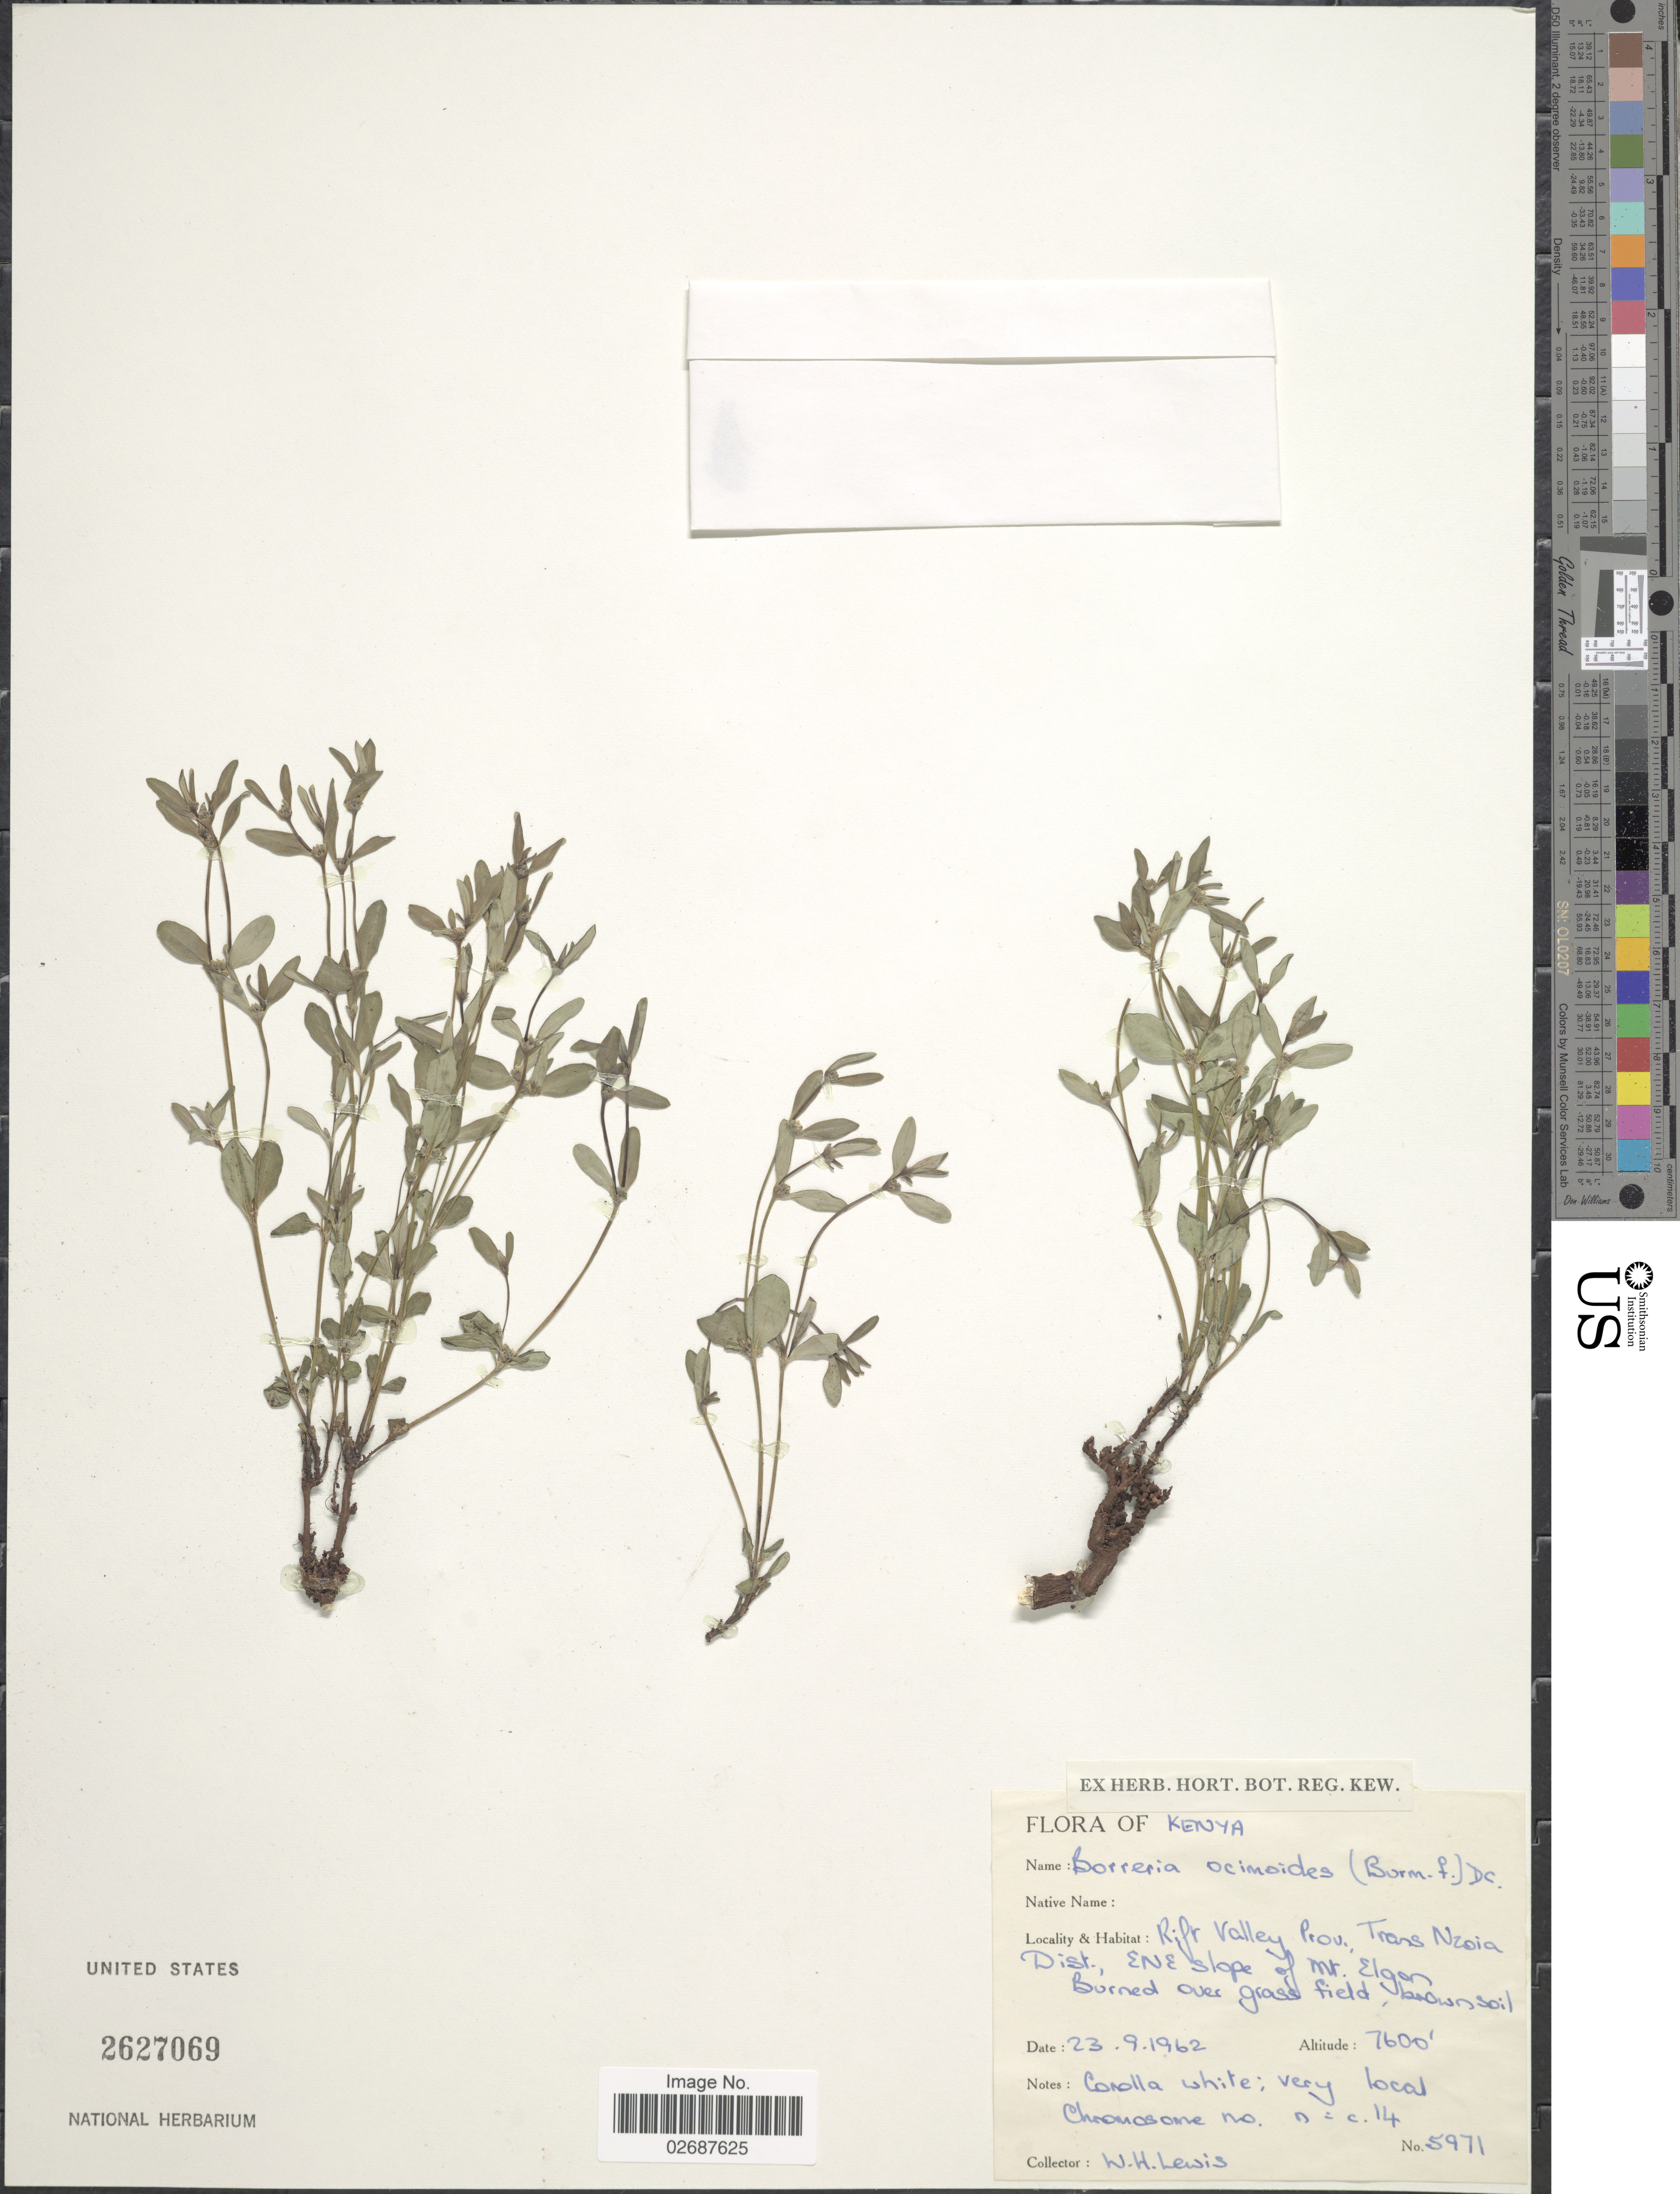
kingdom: Plantae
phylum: Tracheophyta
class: Magnoliopsida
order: Gentianales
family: Rubiaceae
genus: Borreria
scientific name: Borreria ocimoides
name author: (Burm. f.) DC.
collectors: W. H. Lewis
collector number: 5971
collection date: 1962-09-23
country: Kenya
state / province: Trans Nzoia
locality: Rift Valley Prov., ENE slope of Mt. Elgon.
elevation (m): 2316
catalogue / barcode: US 2627069